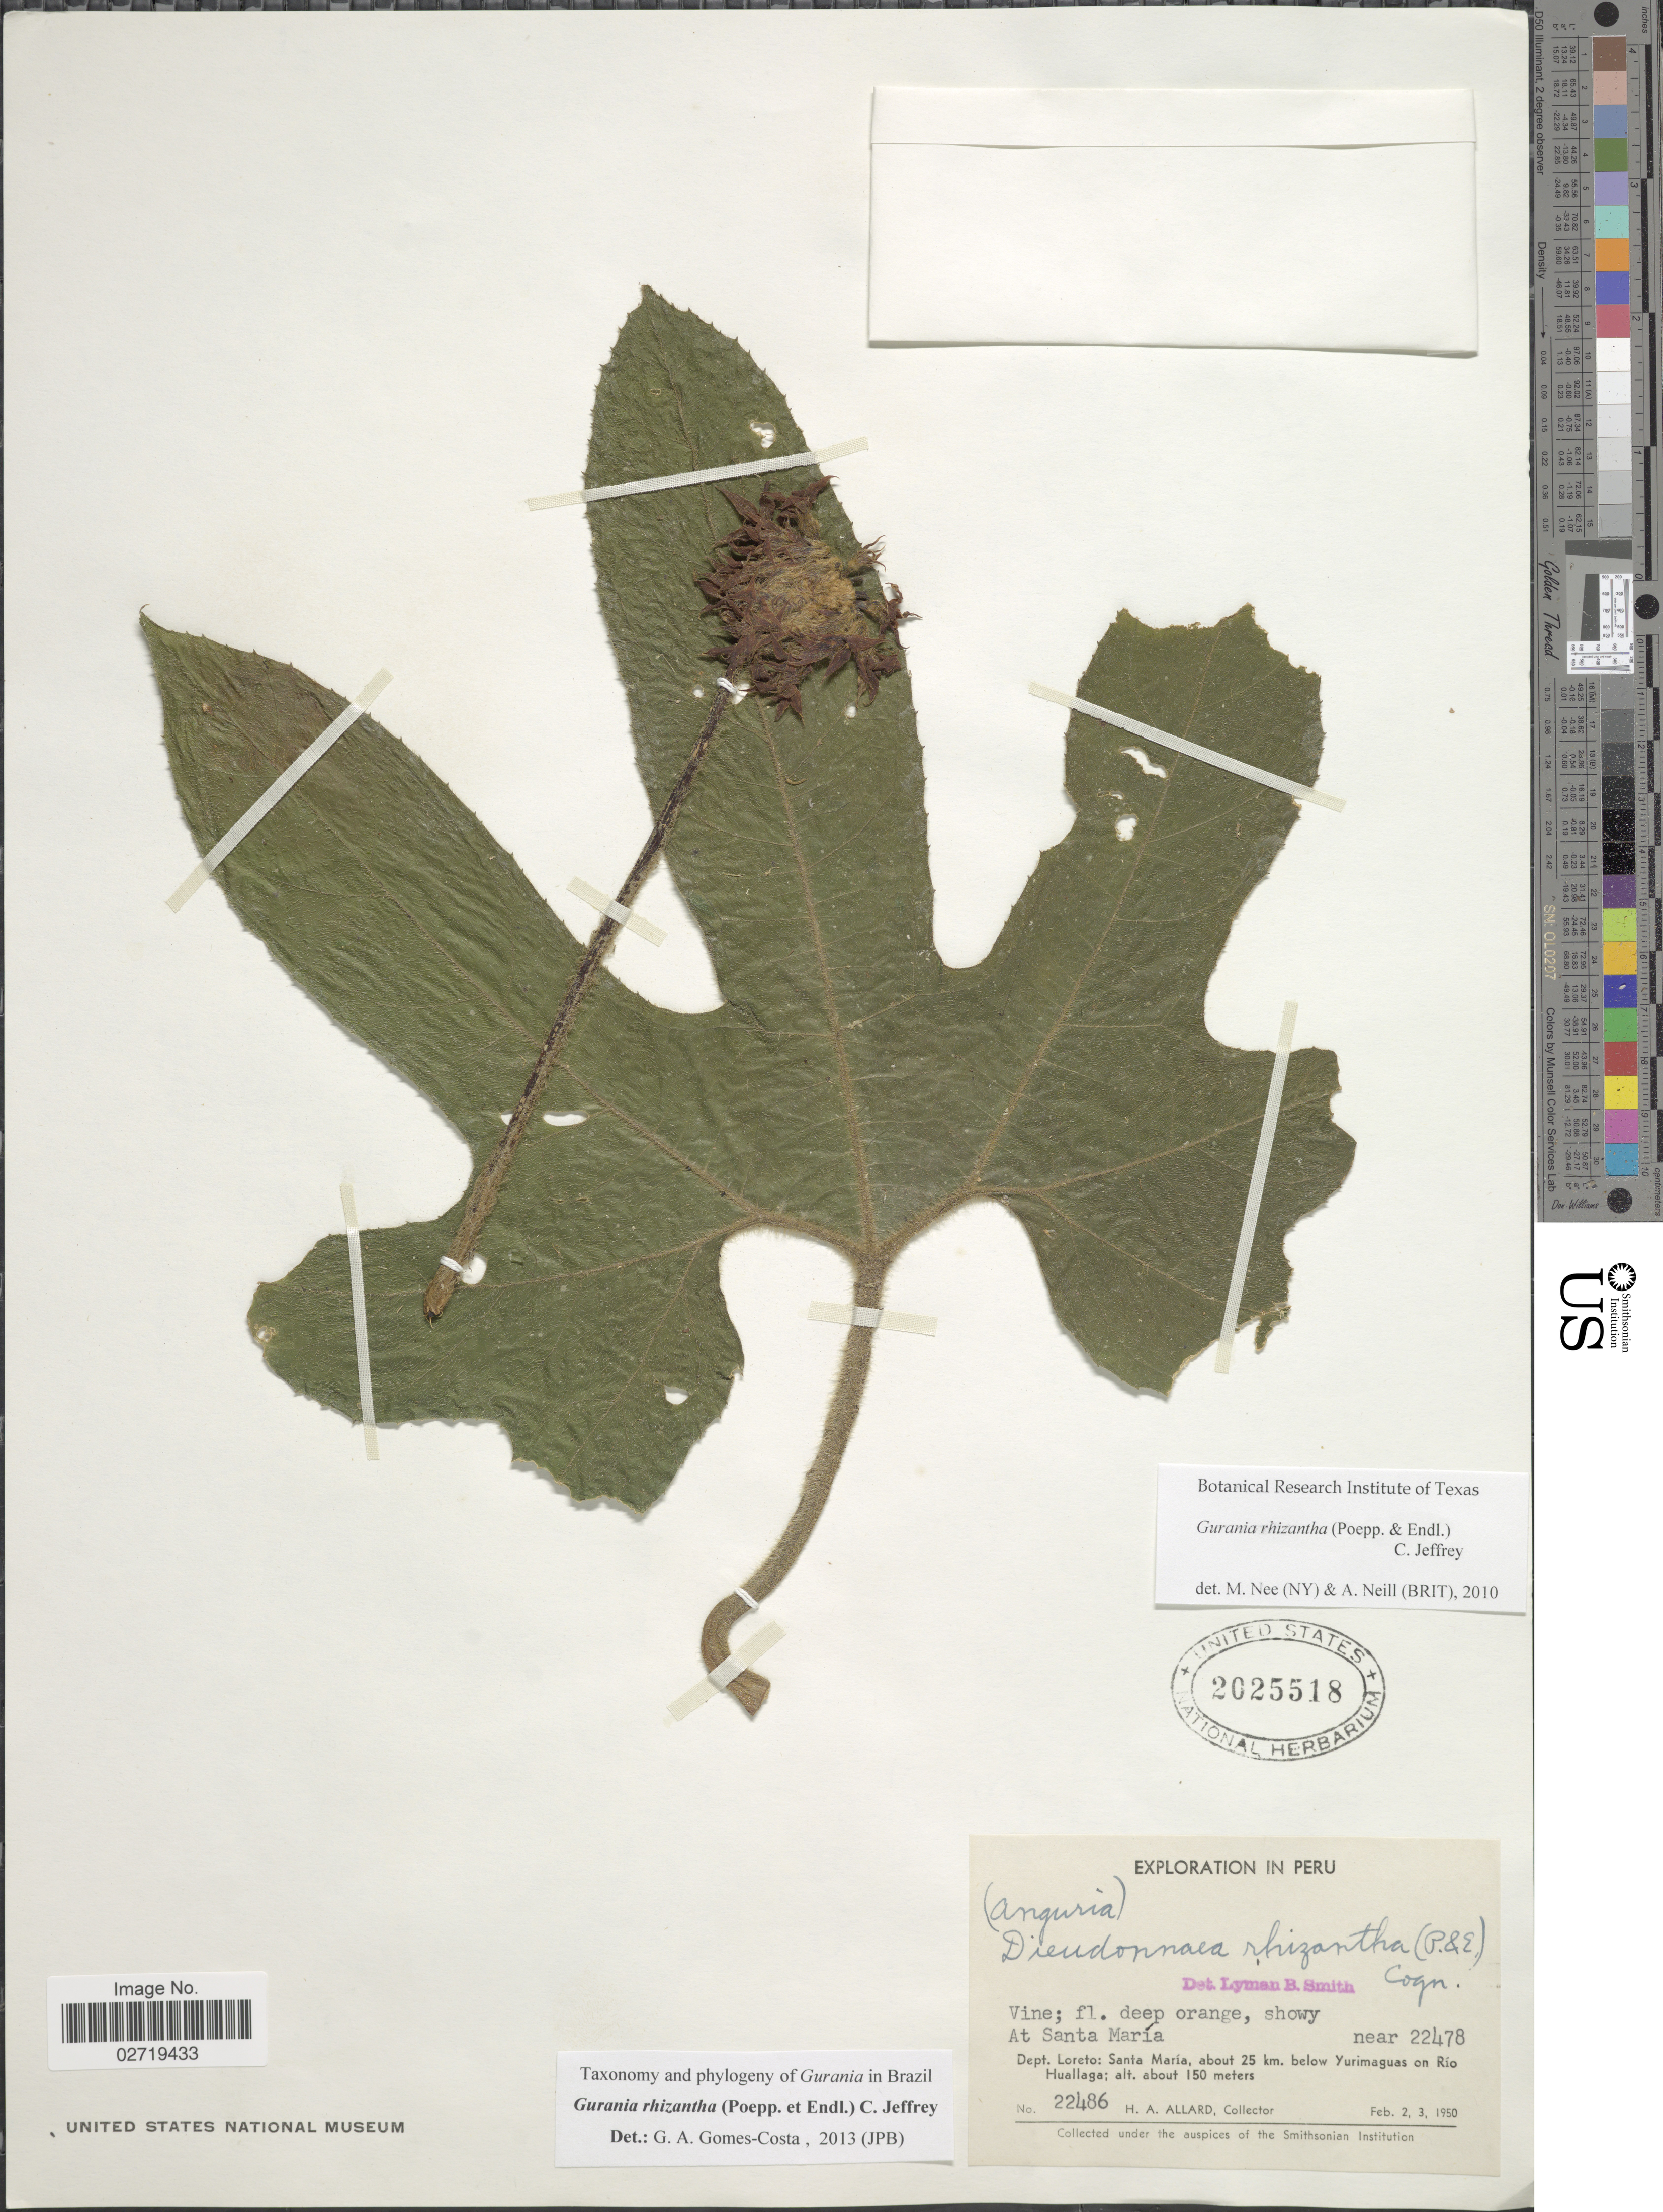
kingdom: Plantae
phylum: Tracheophyta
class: Magnoliopsida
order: Cucurbitales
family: Cucurbitaceae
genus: Gurania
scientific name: Gurania rhizantha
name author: (Poepp. & Endl.) C. Jeffrey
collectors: H. A. Allard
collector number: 22486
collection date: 1950-02-02/1950-02-03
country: Peru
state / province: Loreto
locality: At Santa María, Dept. Loreto: Santa María, about 25 km below Yurimaguas on Río Huallaga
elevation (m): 150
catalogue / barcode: US 2025518